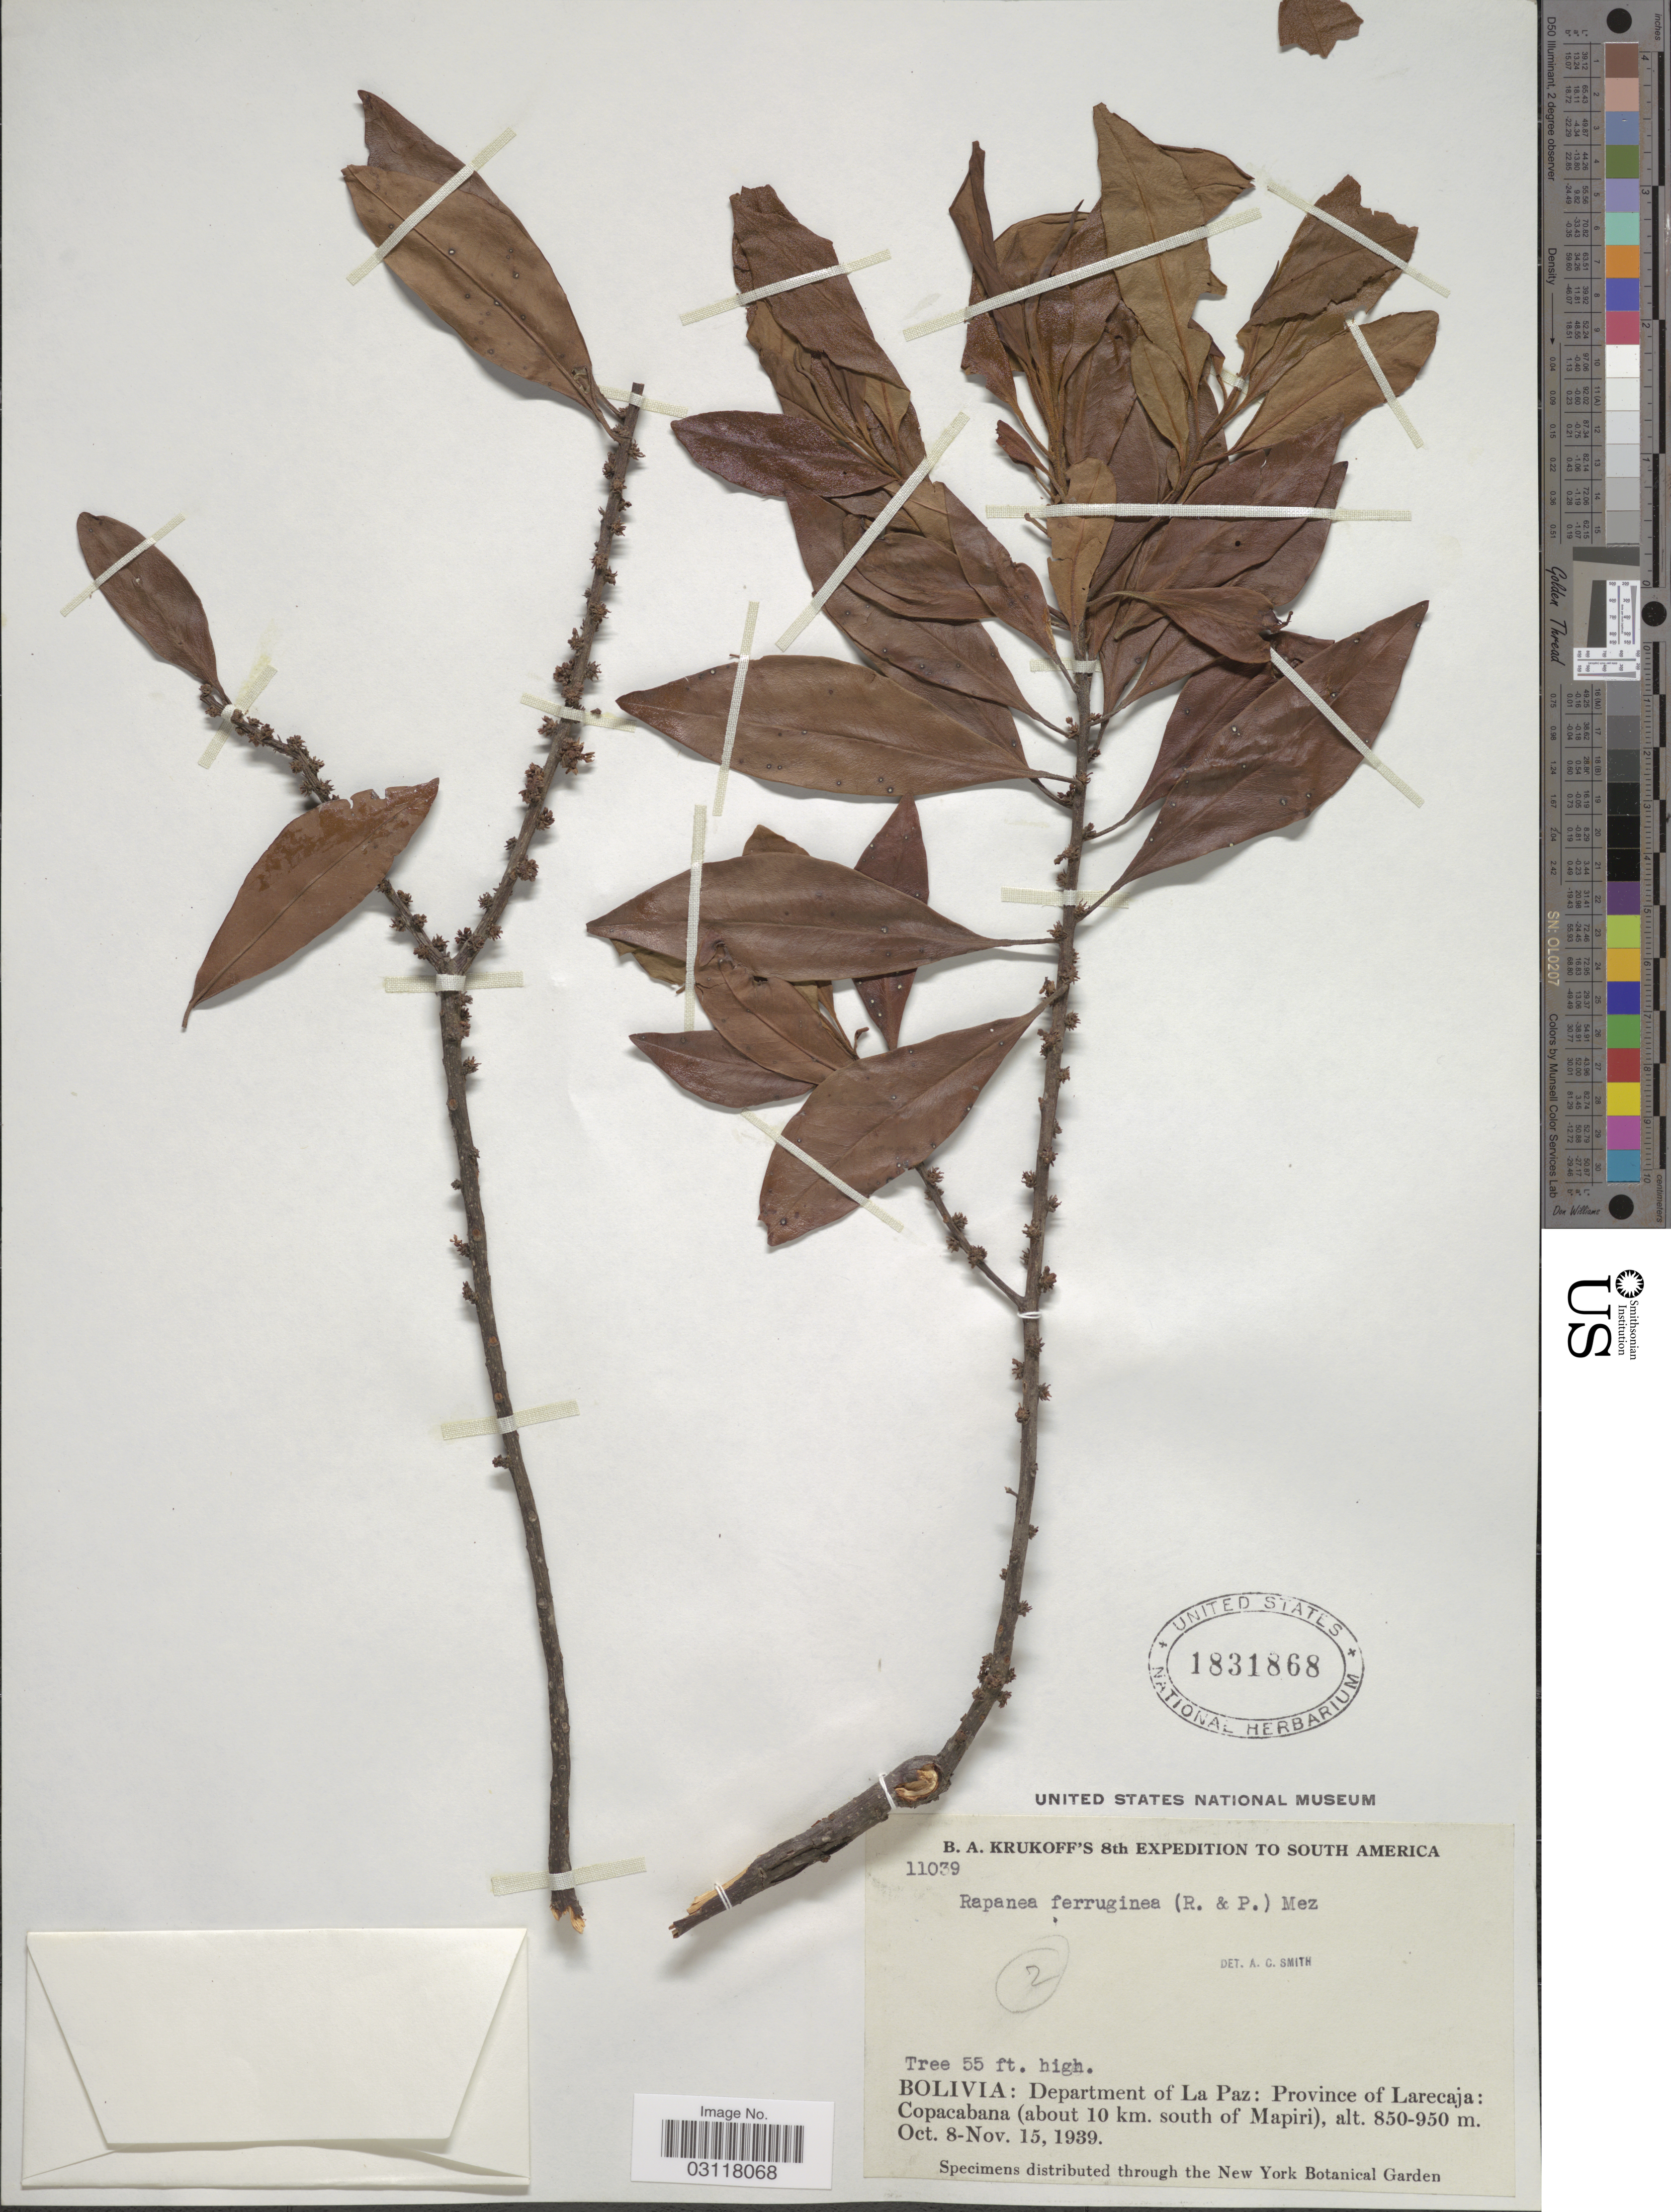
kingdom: Plantae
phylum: Tracheophyta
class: Magnoliopsida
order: Ericales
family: Primulaceae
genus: Rapanea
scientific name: Rapanea ferruginea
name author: (Ruiz & Pav.) Mez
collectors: B. A. Krukoff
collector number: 11039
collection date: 1939-10-08/1939-11-15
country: Bolivia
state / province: La Paz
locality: Department of La Paz: Province of Larecaja: Copacabana (about 10 km. south of Mapiri).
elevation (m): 850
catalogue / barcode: US 1831868